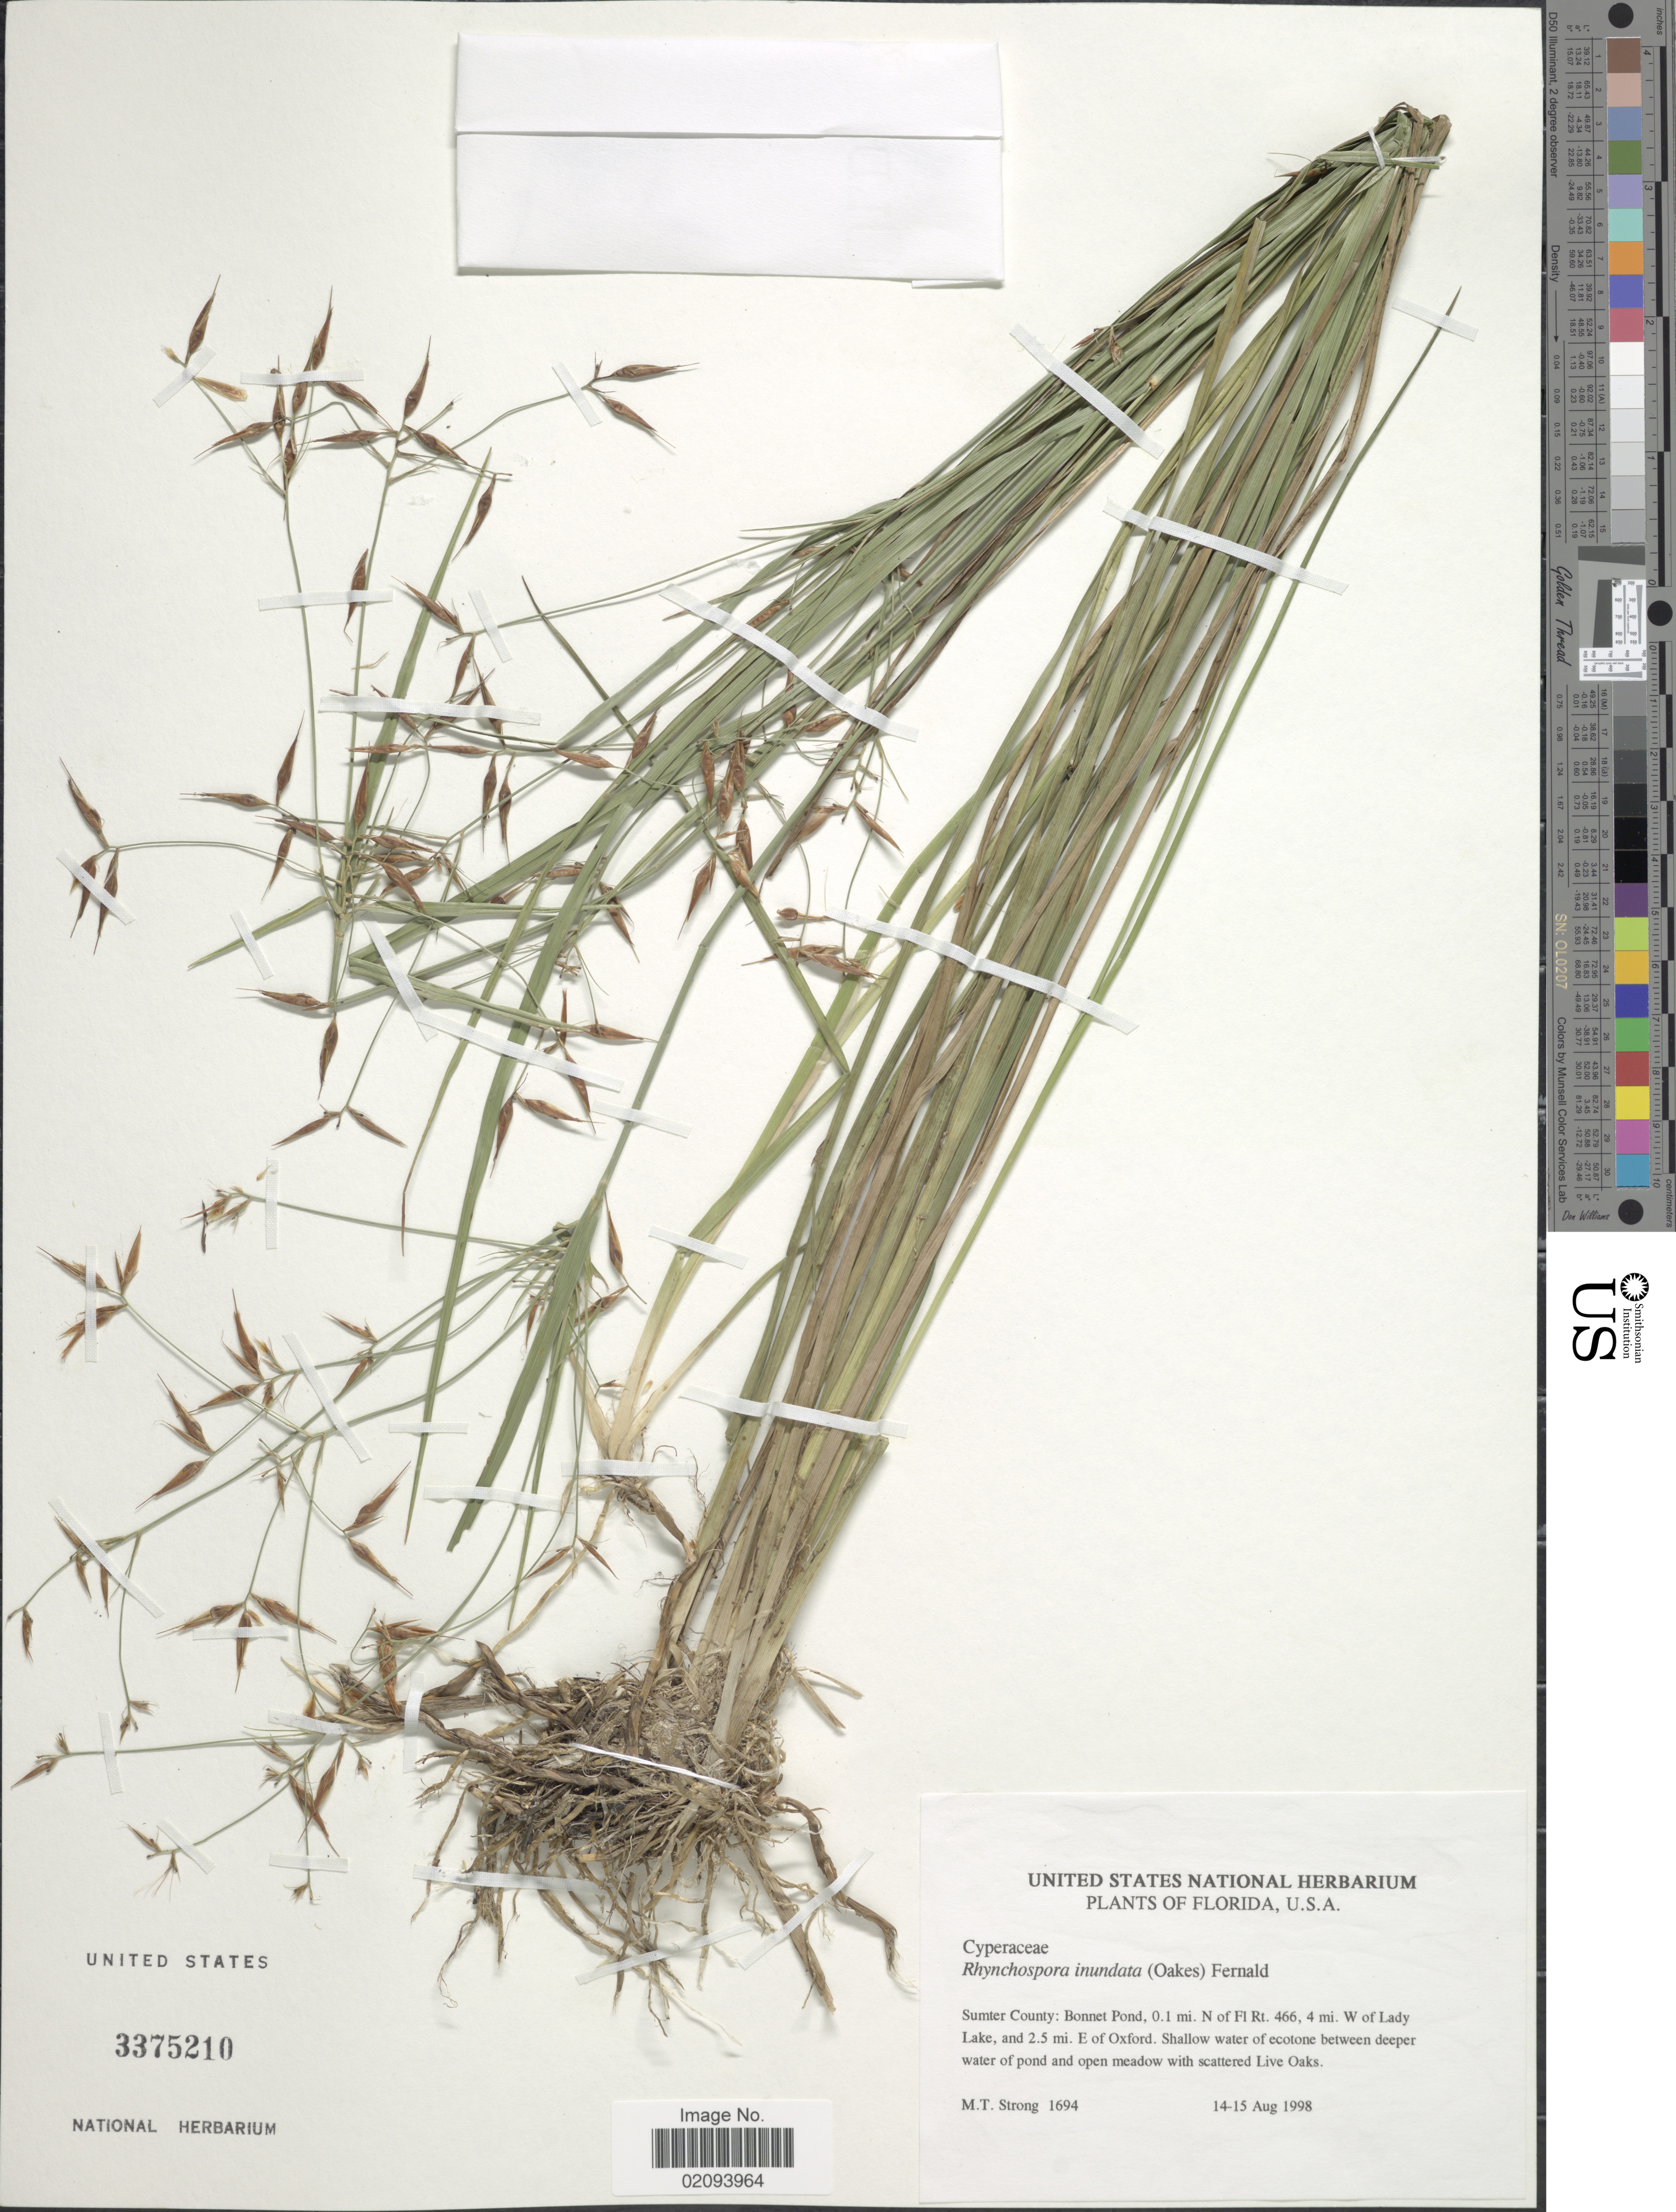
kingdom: Plantae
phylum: Tracheophyta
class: Liliopsida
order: Poales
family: Cyperaceae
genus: Rhynchospora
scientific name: Rhynchospora inundata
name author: (Oakes) Fernald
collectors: M. T. Strong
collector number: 1694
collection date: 1998-08-14/1998-08-15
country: United States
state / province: Florida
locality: Sumter County: Bonnet Pond, 0.1 mi. N of Fl Rt. 466, 4 mi. W of Lady Lake, and 2.5 mi. E of Oxford. Shallow water of ecotone between deeper water of pond and open meadow with scattered Live Oakes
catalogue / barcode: US 3375210